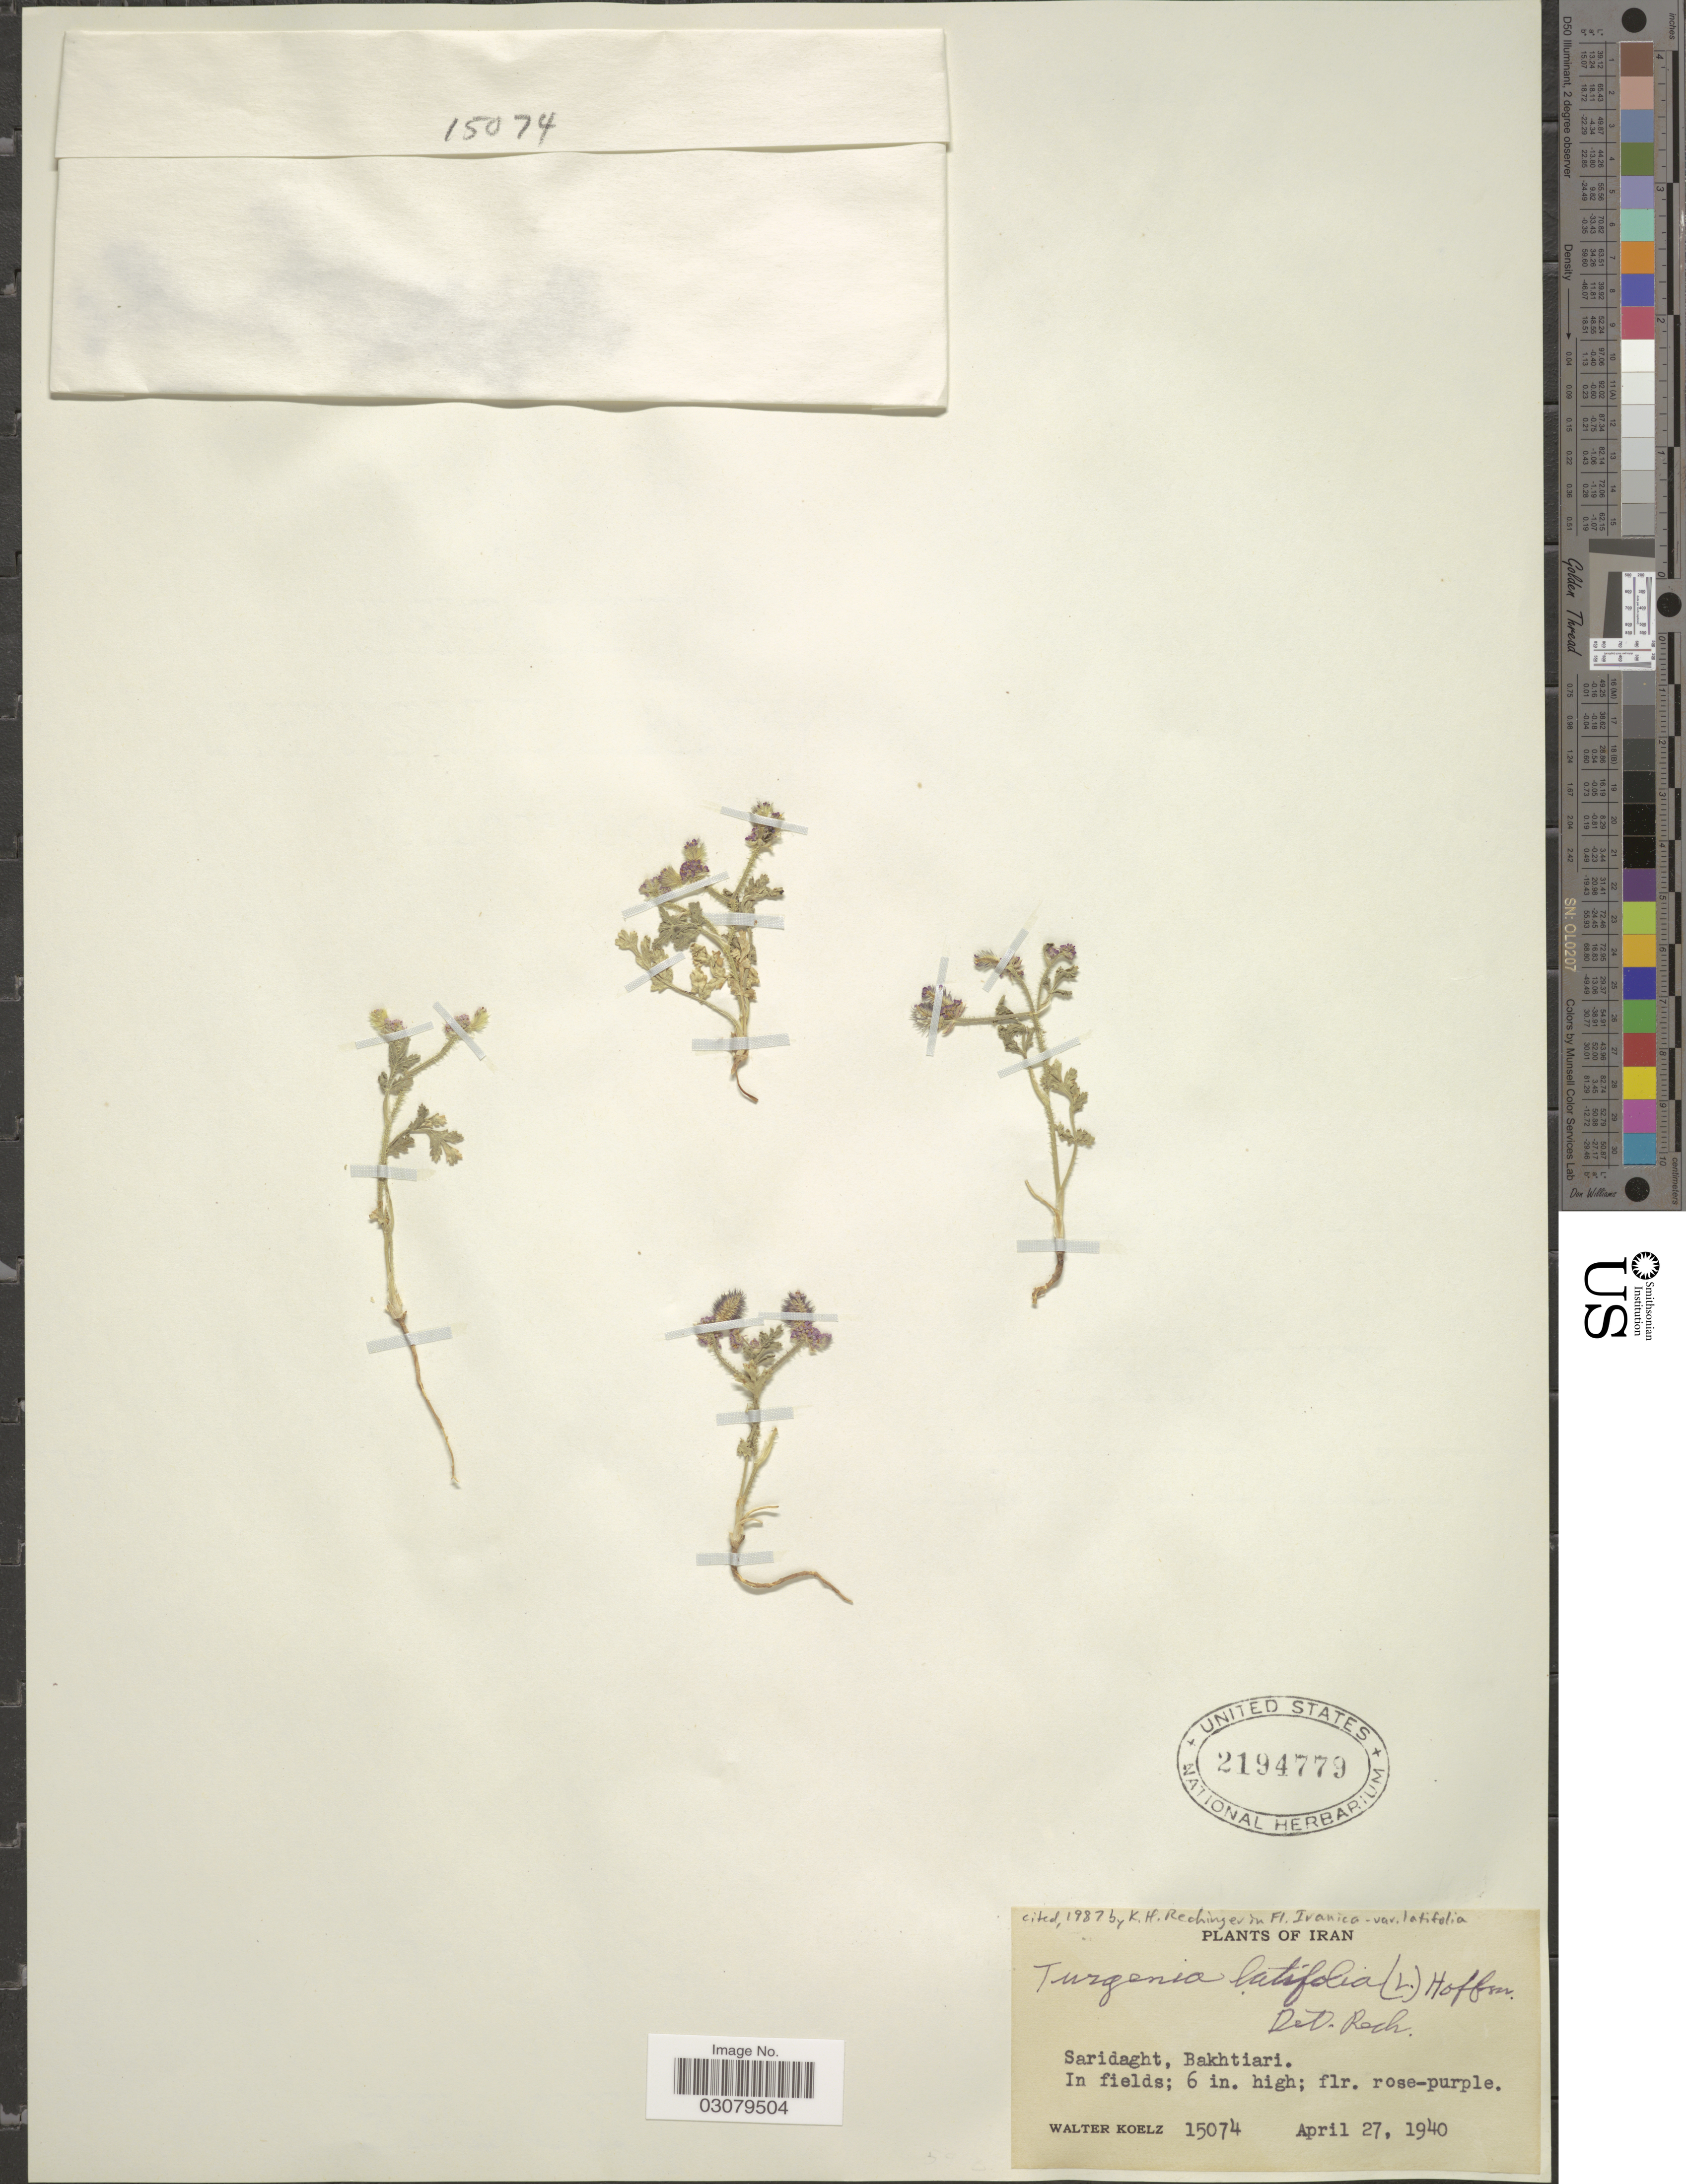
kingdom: Plantae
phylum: Tracheophyta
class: Magnoliopsida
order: Apiales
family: Apiaceae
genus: Turgenia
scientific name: Turgenia latifolia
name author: Hoffm.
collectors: W. N. Koelz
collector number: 15074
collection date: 1940-04-27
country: Iran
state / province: Chahar Mahaal and Bakhtiari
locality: Saridaght, Bakhtiari.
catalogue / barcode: US 2194779